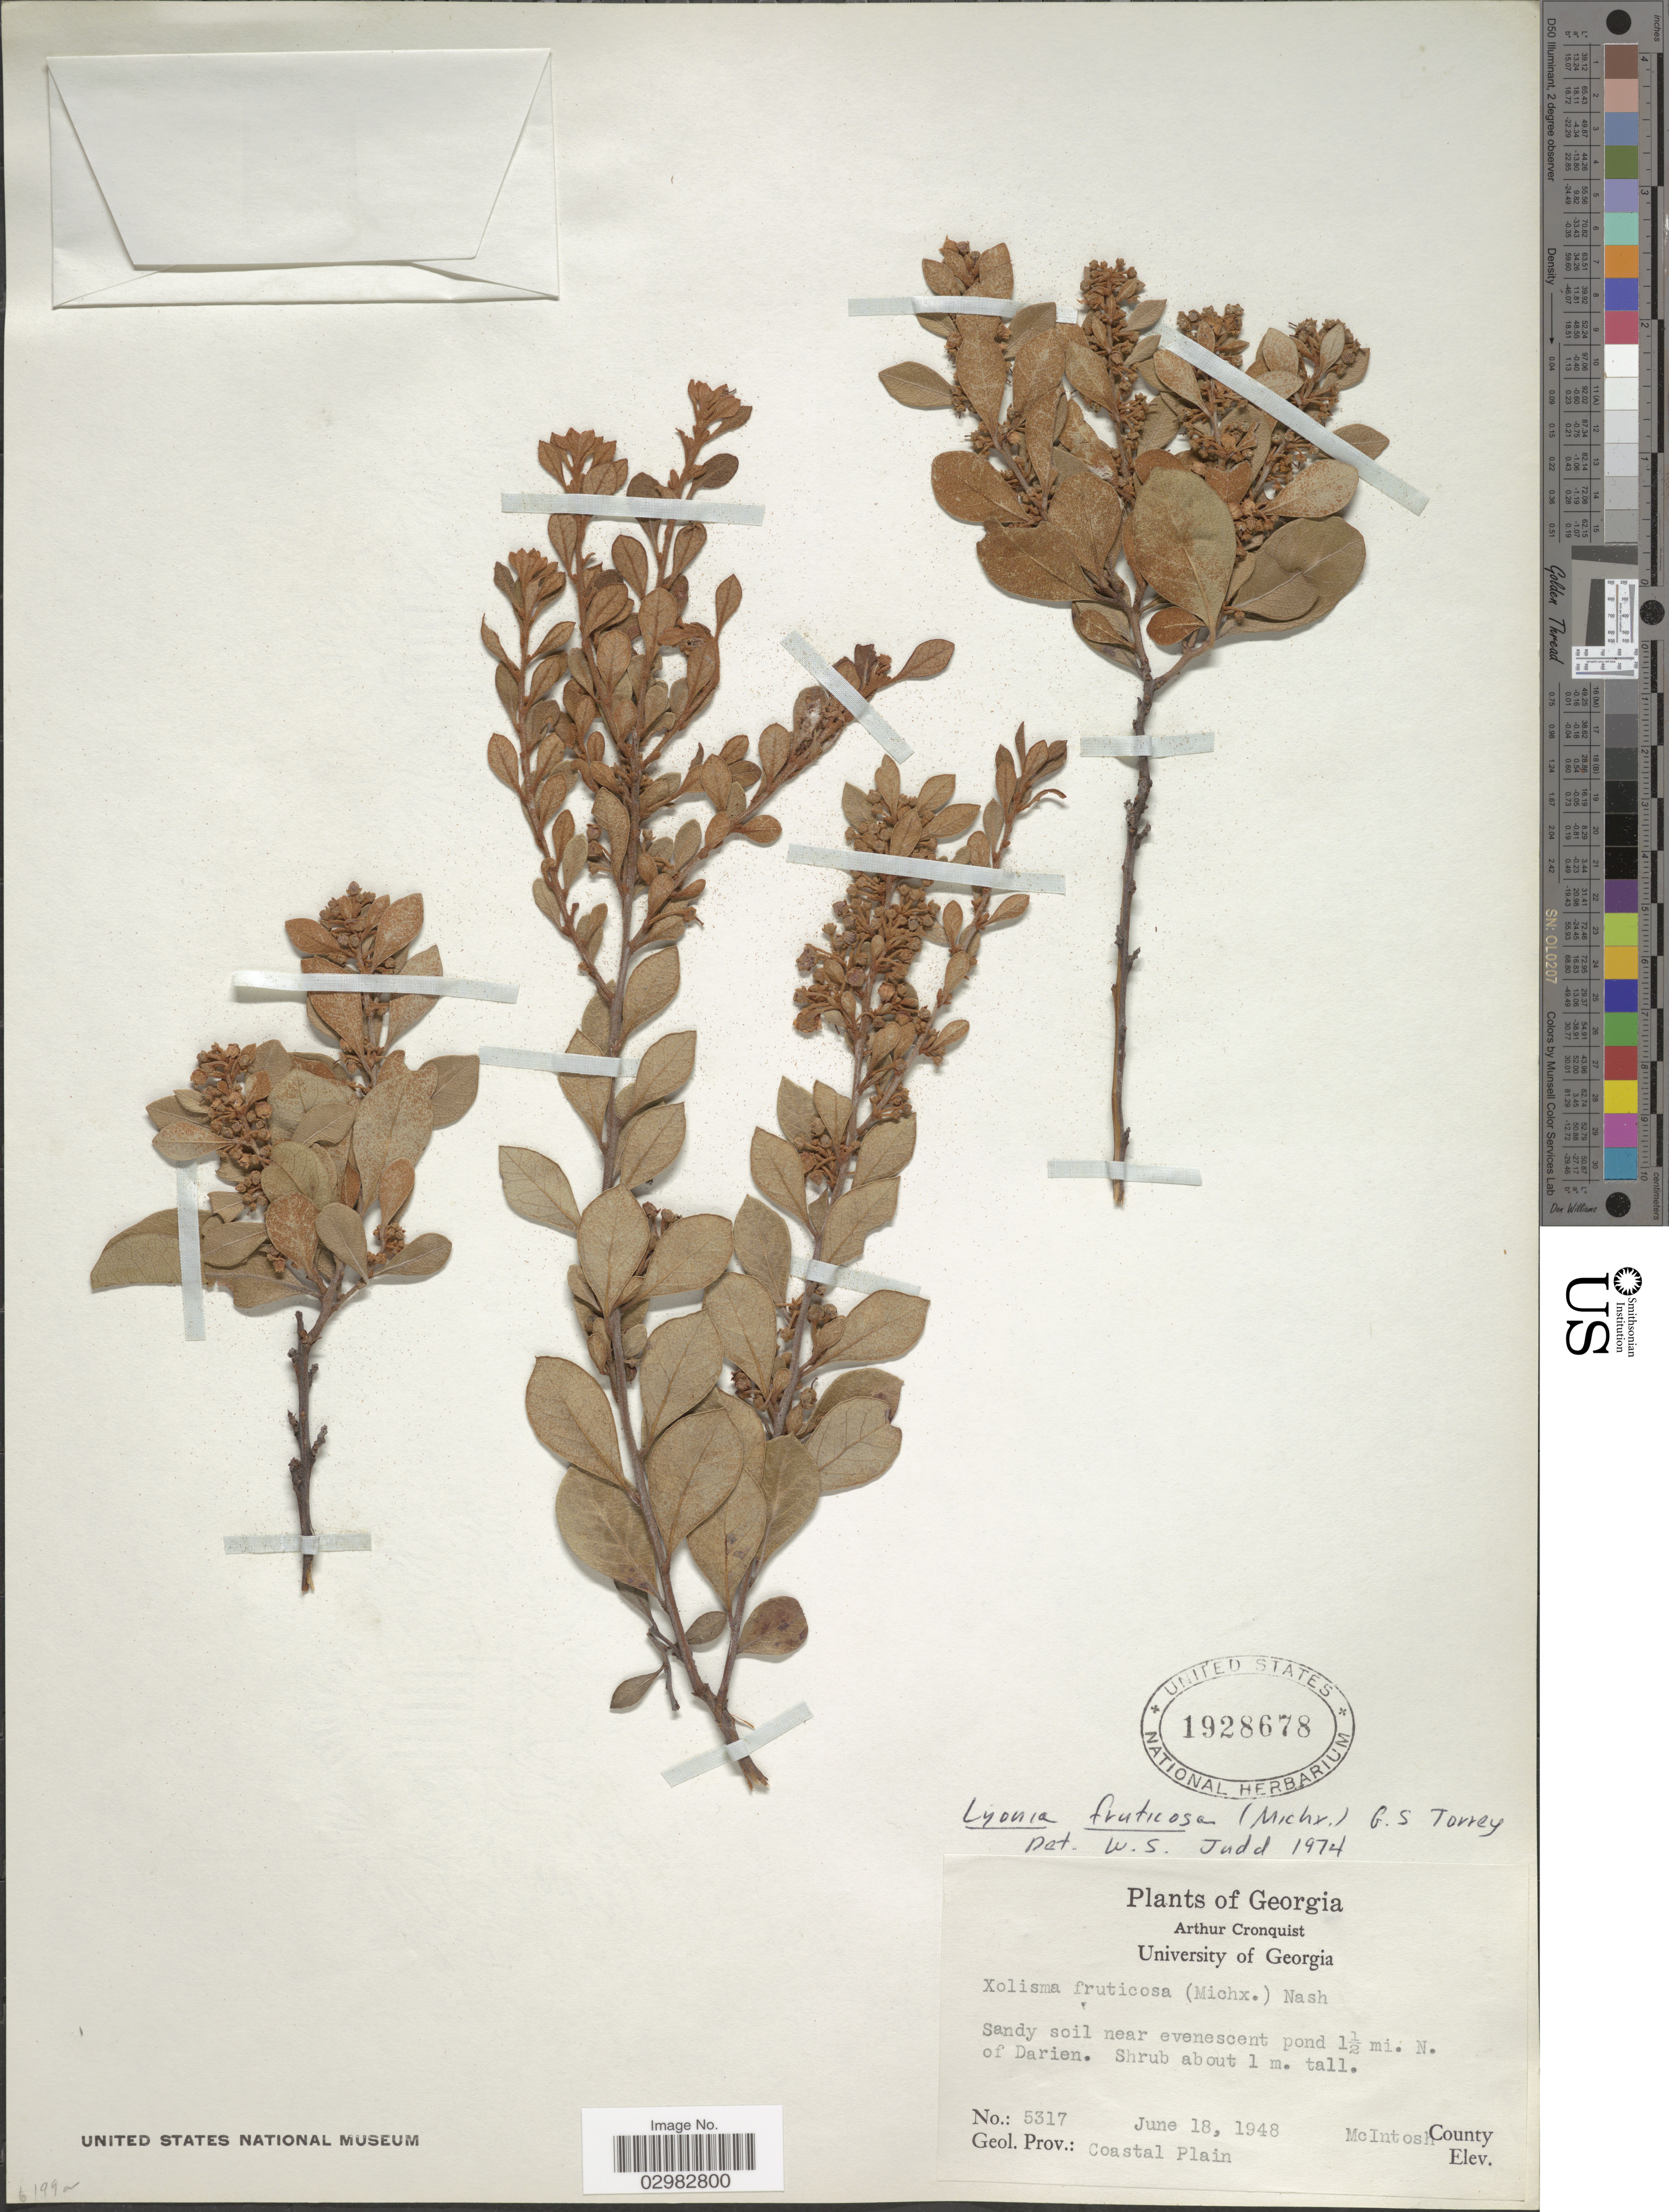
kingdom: Plantae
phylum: Tracheophyta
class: Magnoliopsida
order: Ericales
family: Ericaceae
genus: Lyonia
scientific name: Lyonia fruticosa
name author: (Michx.) G.S. Torr.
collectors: A. Cronquist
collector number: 5317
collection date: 1948-06-18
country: United States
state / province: Georgia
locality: Sandy soil near evenescent pond 1 1/2 mi. N. of Darien, McIntosh County, Geol. Prov. Coastal Plain.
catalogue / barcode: US 1928678